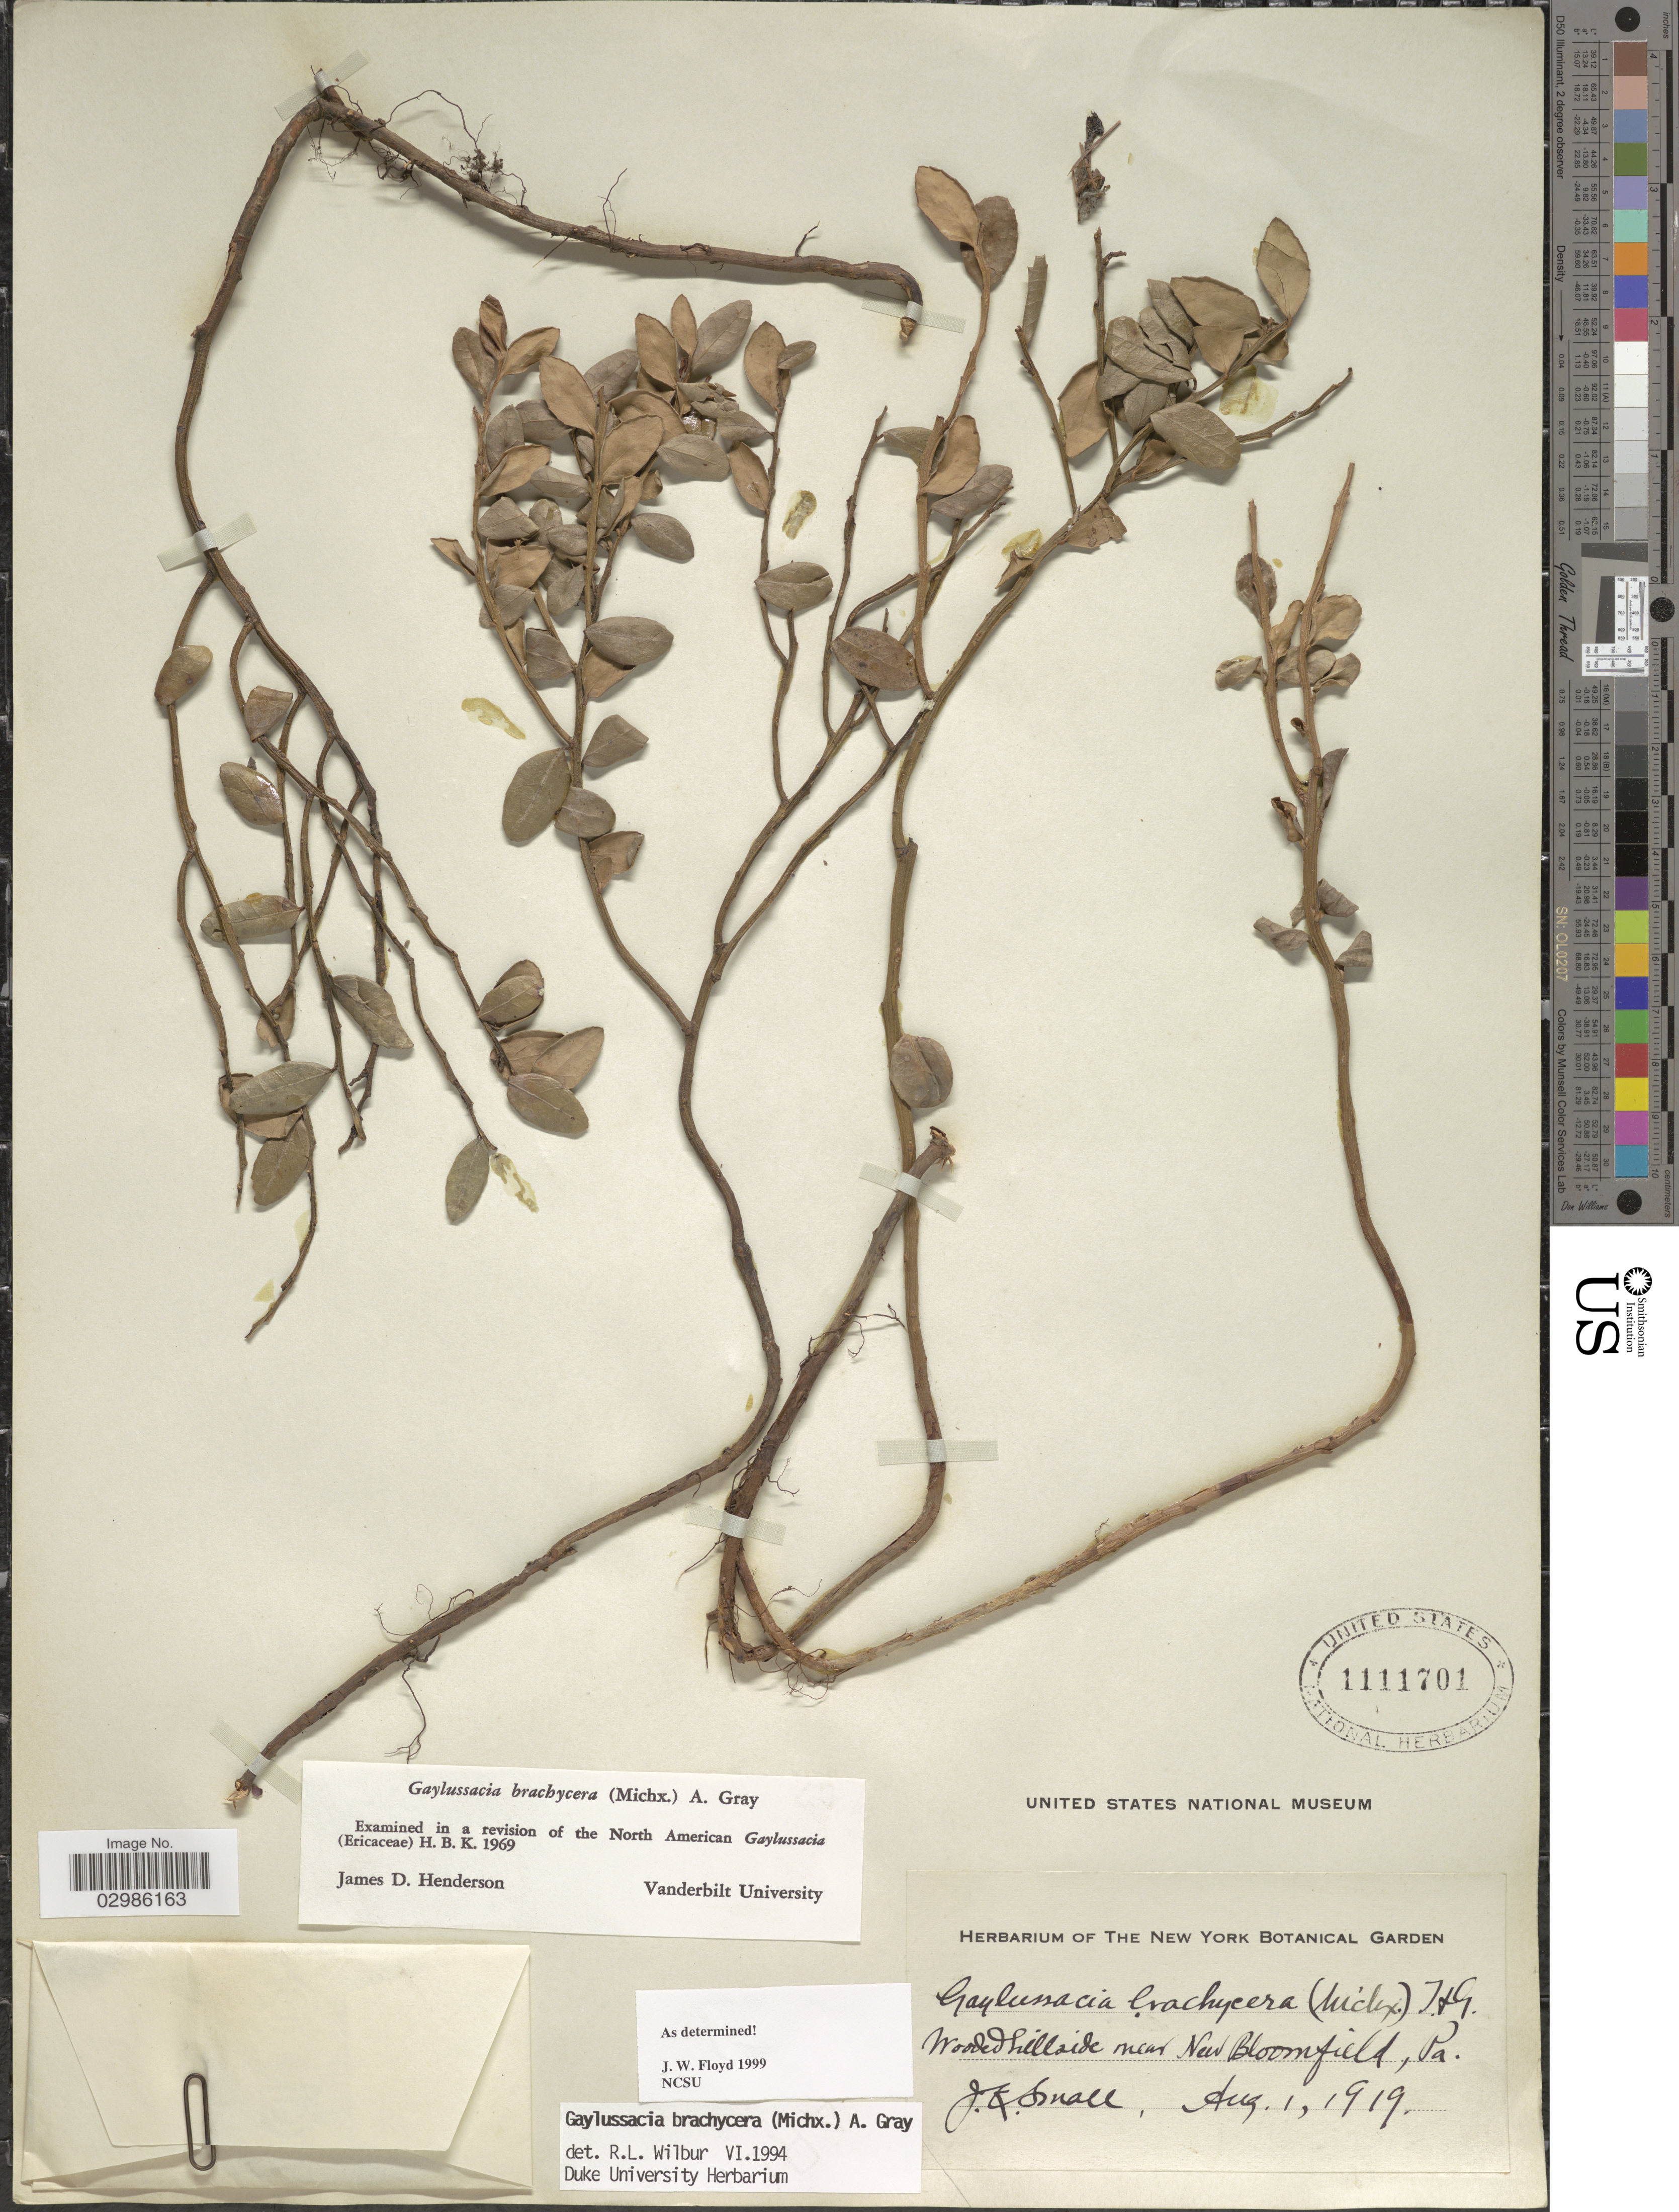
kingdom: Plantae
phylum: Tracheophyta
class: Magnoliopsida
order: Ericales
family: Ericaceae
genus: Gaylussacia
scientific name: Gaylussacia brachycera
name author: (Michx.) Torr. & A. Gray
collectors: J. K. Small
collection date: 1919-08-01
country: United States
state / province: Pennsylvania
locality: Wooded hillside near New Bloomfield.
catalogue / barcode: US 1111701